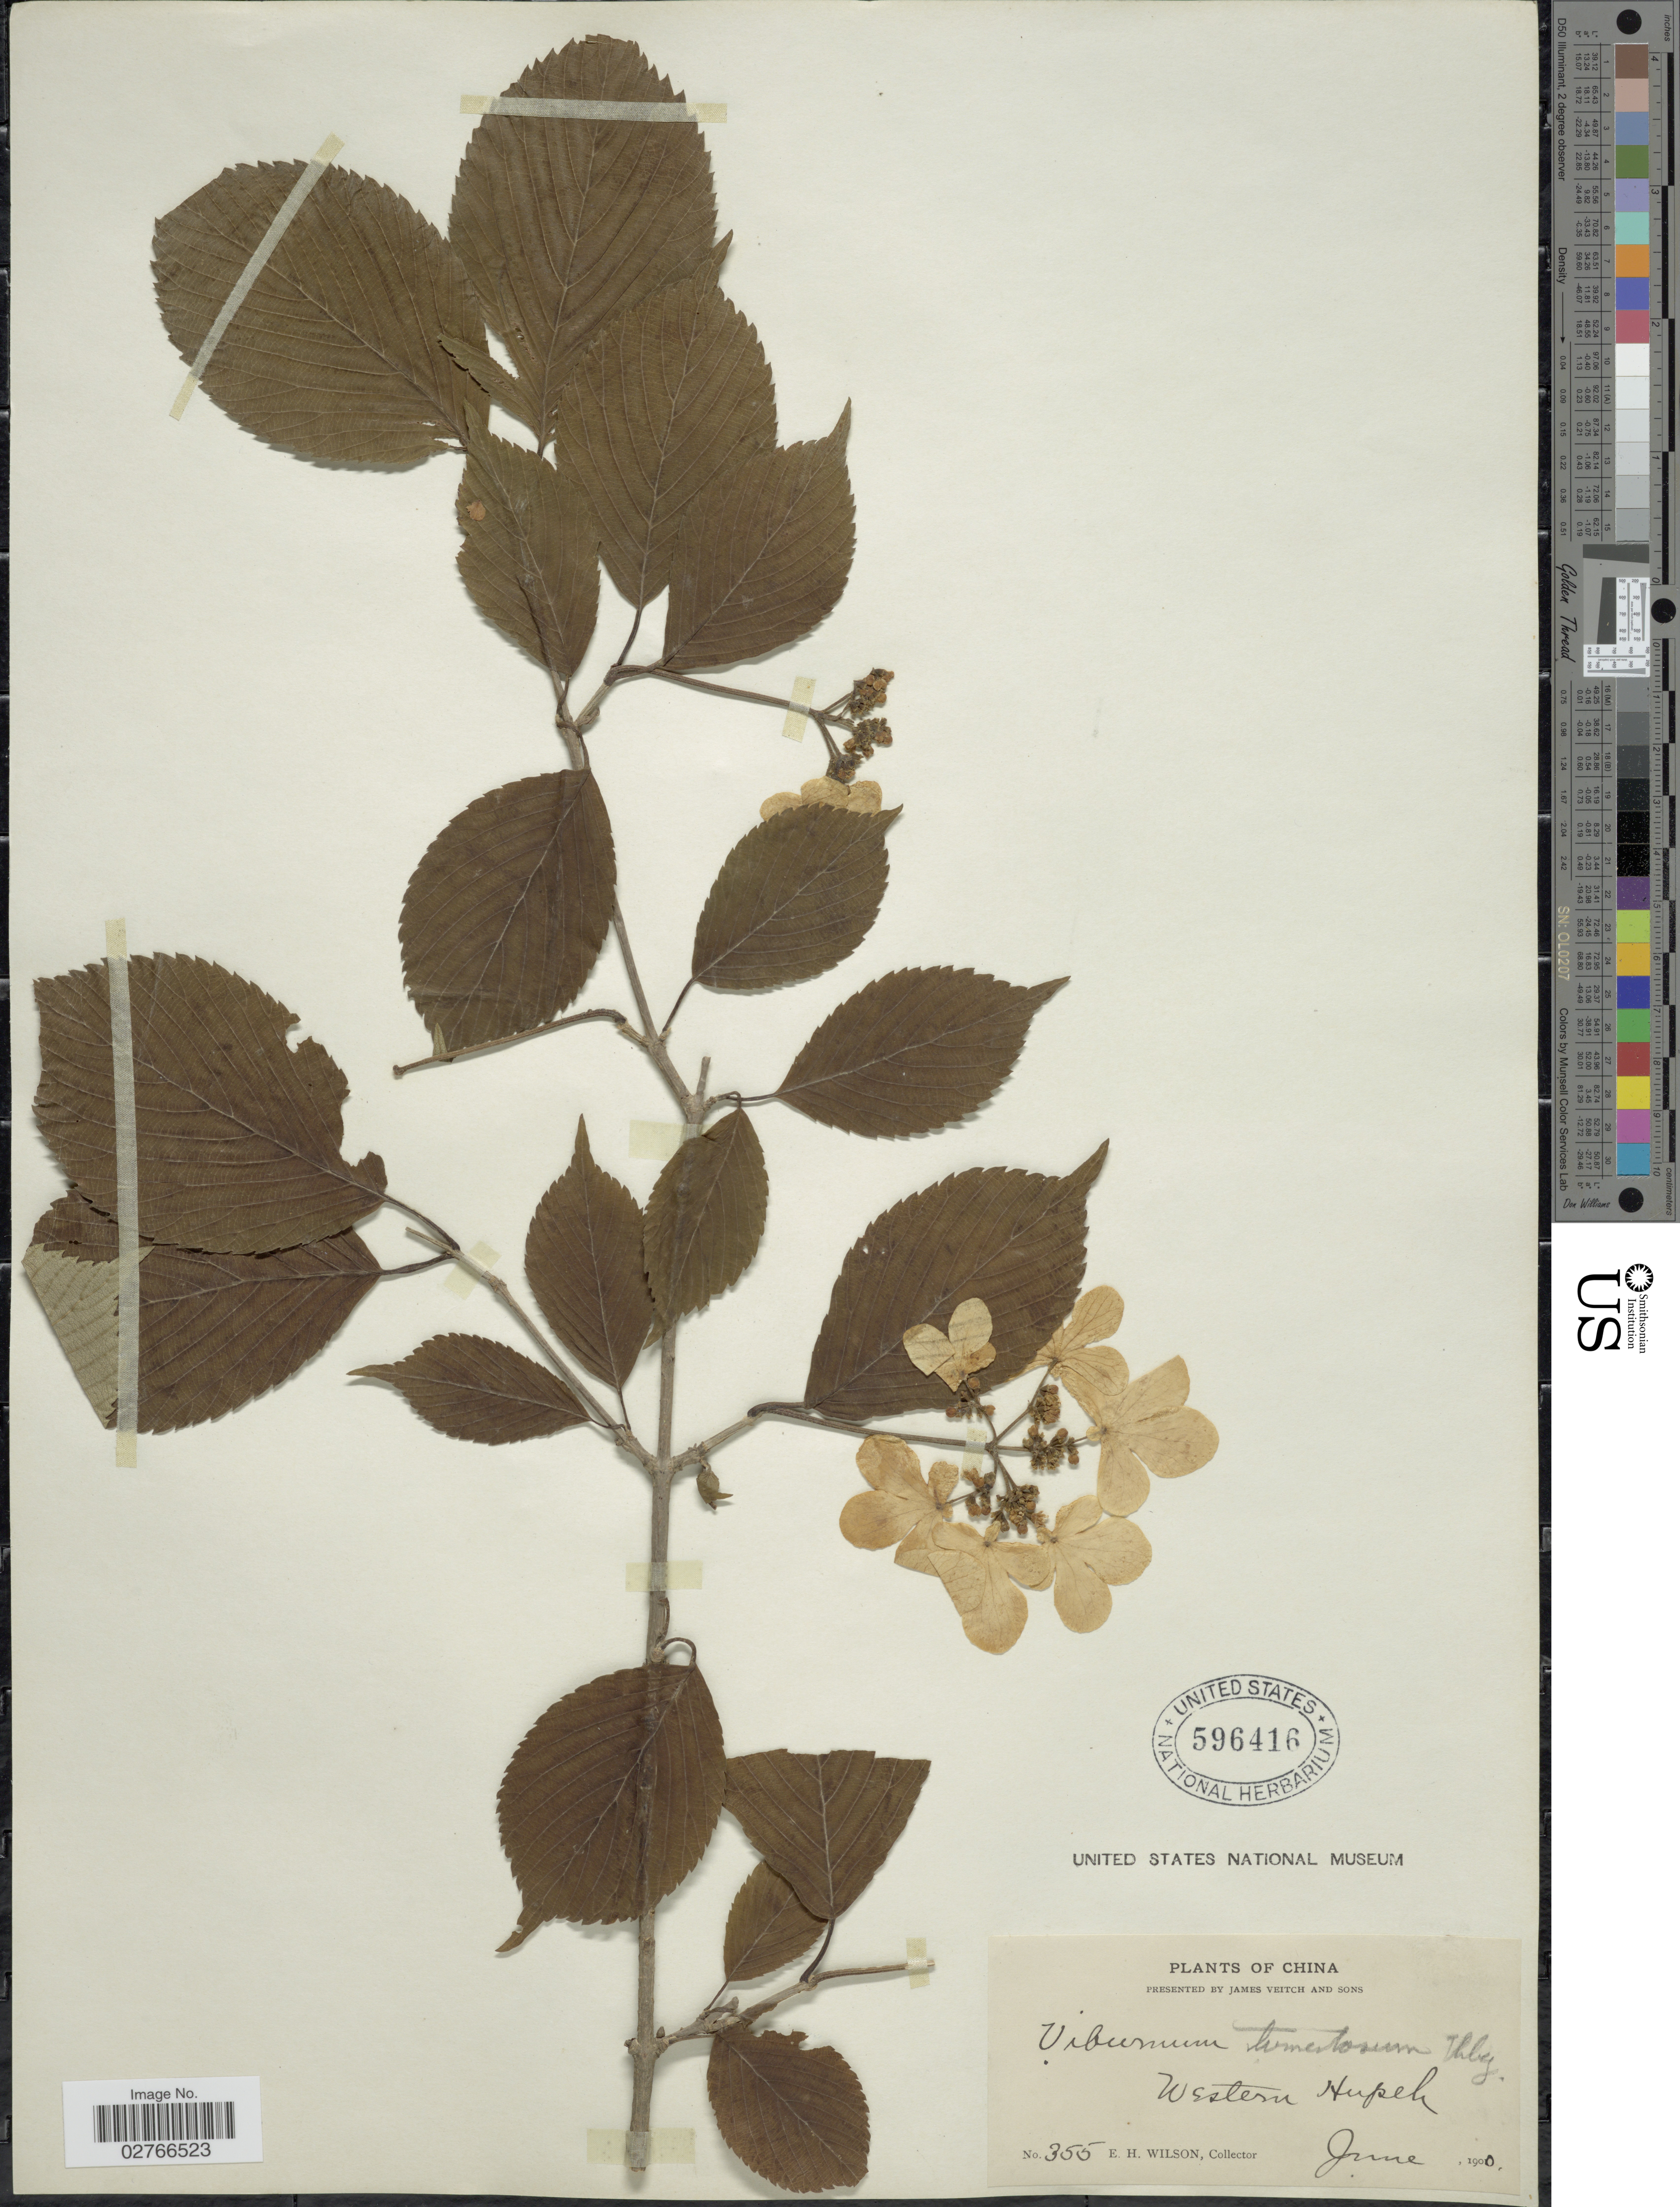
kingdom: Plantae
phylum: Tracheophyta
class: Magnoliopsida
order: Dipsacales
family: Viburnaceae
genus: Viburnum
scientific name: Viburnum tomentosum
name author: Thunb.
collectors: E. Wilson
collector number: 355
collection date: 1900-06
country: China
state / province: Hubei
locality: Western Hupeh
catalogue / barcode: US 596416